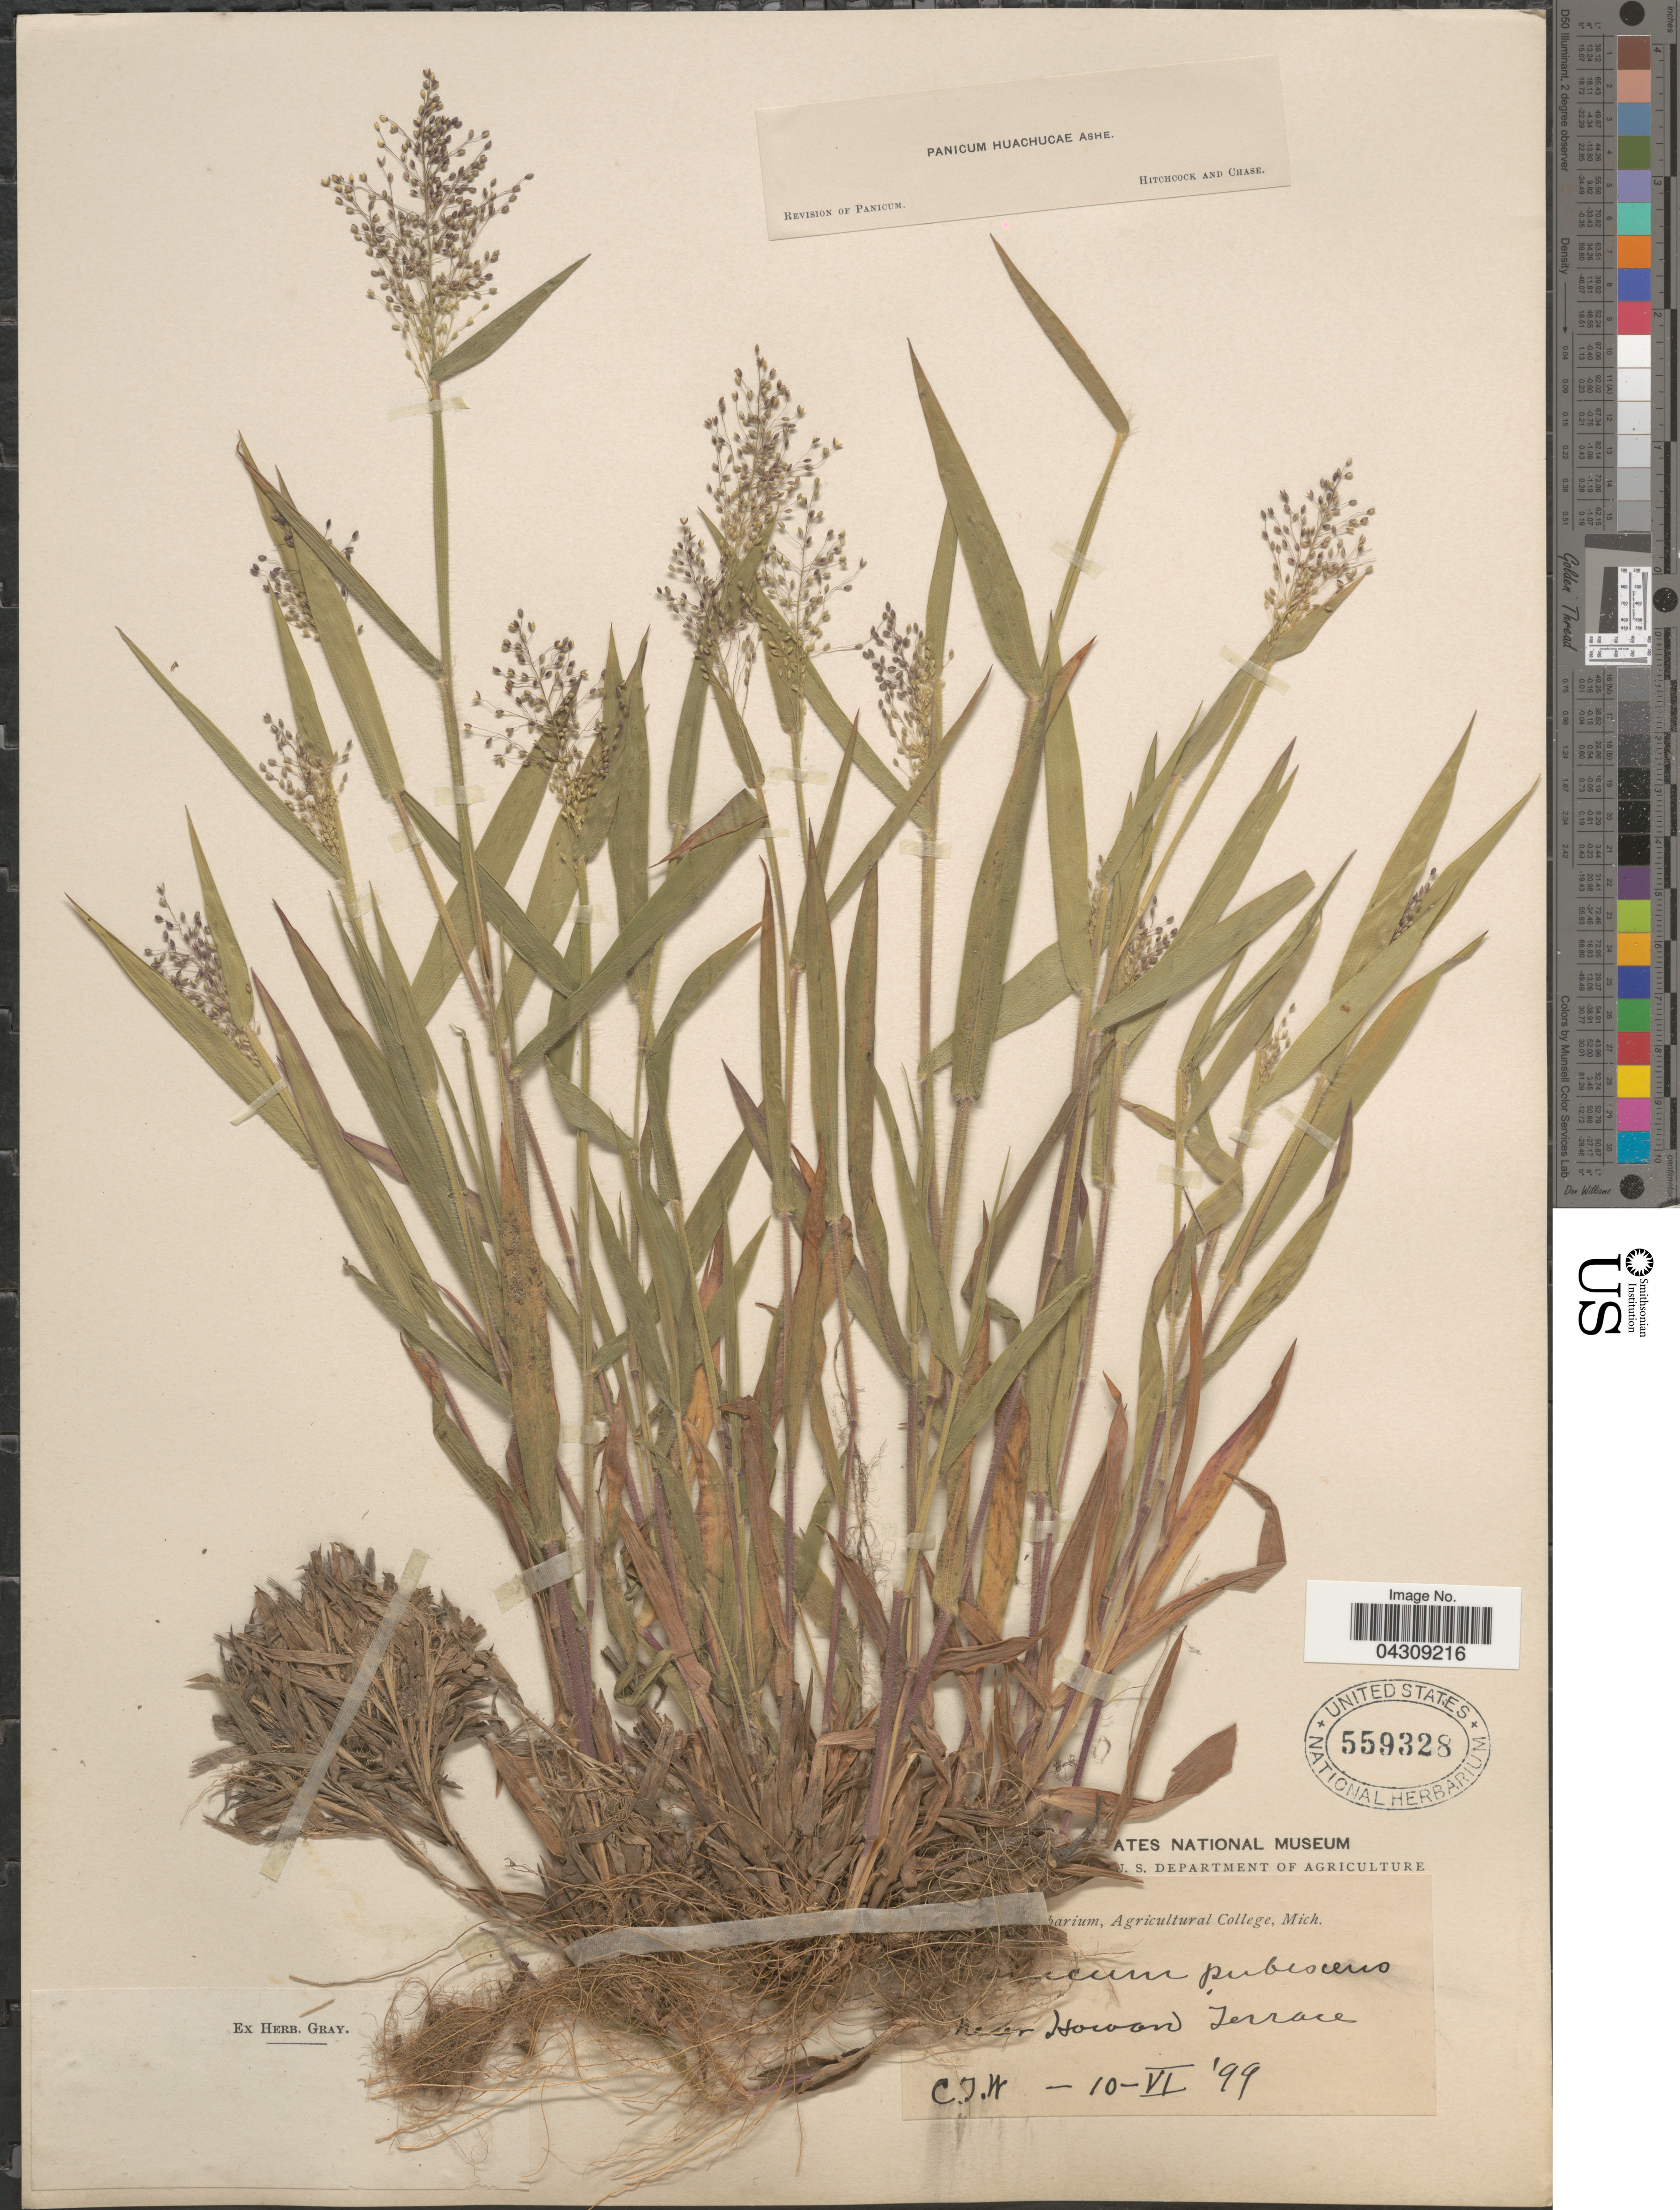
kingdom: Plantae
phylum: Tracheophyta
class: Liliopsida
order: Poales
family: Poaceae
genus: Dichanthelium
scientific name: Dichanthelium acuminatum var. acuminatum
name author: (Sw.) Gould & C.A. Clark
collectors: C. J. W.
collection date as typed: Transcribed d/m/y: 10/6/99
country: United States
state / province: Michigan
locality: Near Howard Terrace.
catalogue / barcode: US 559328